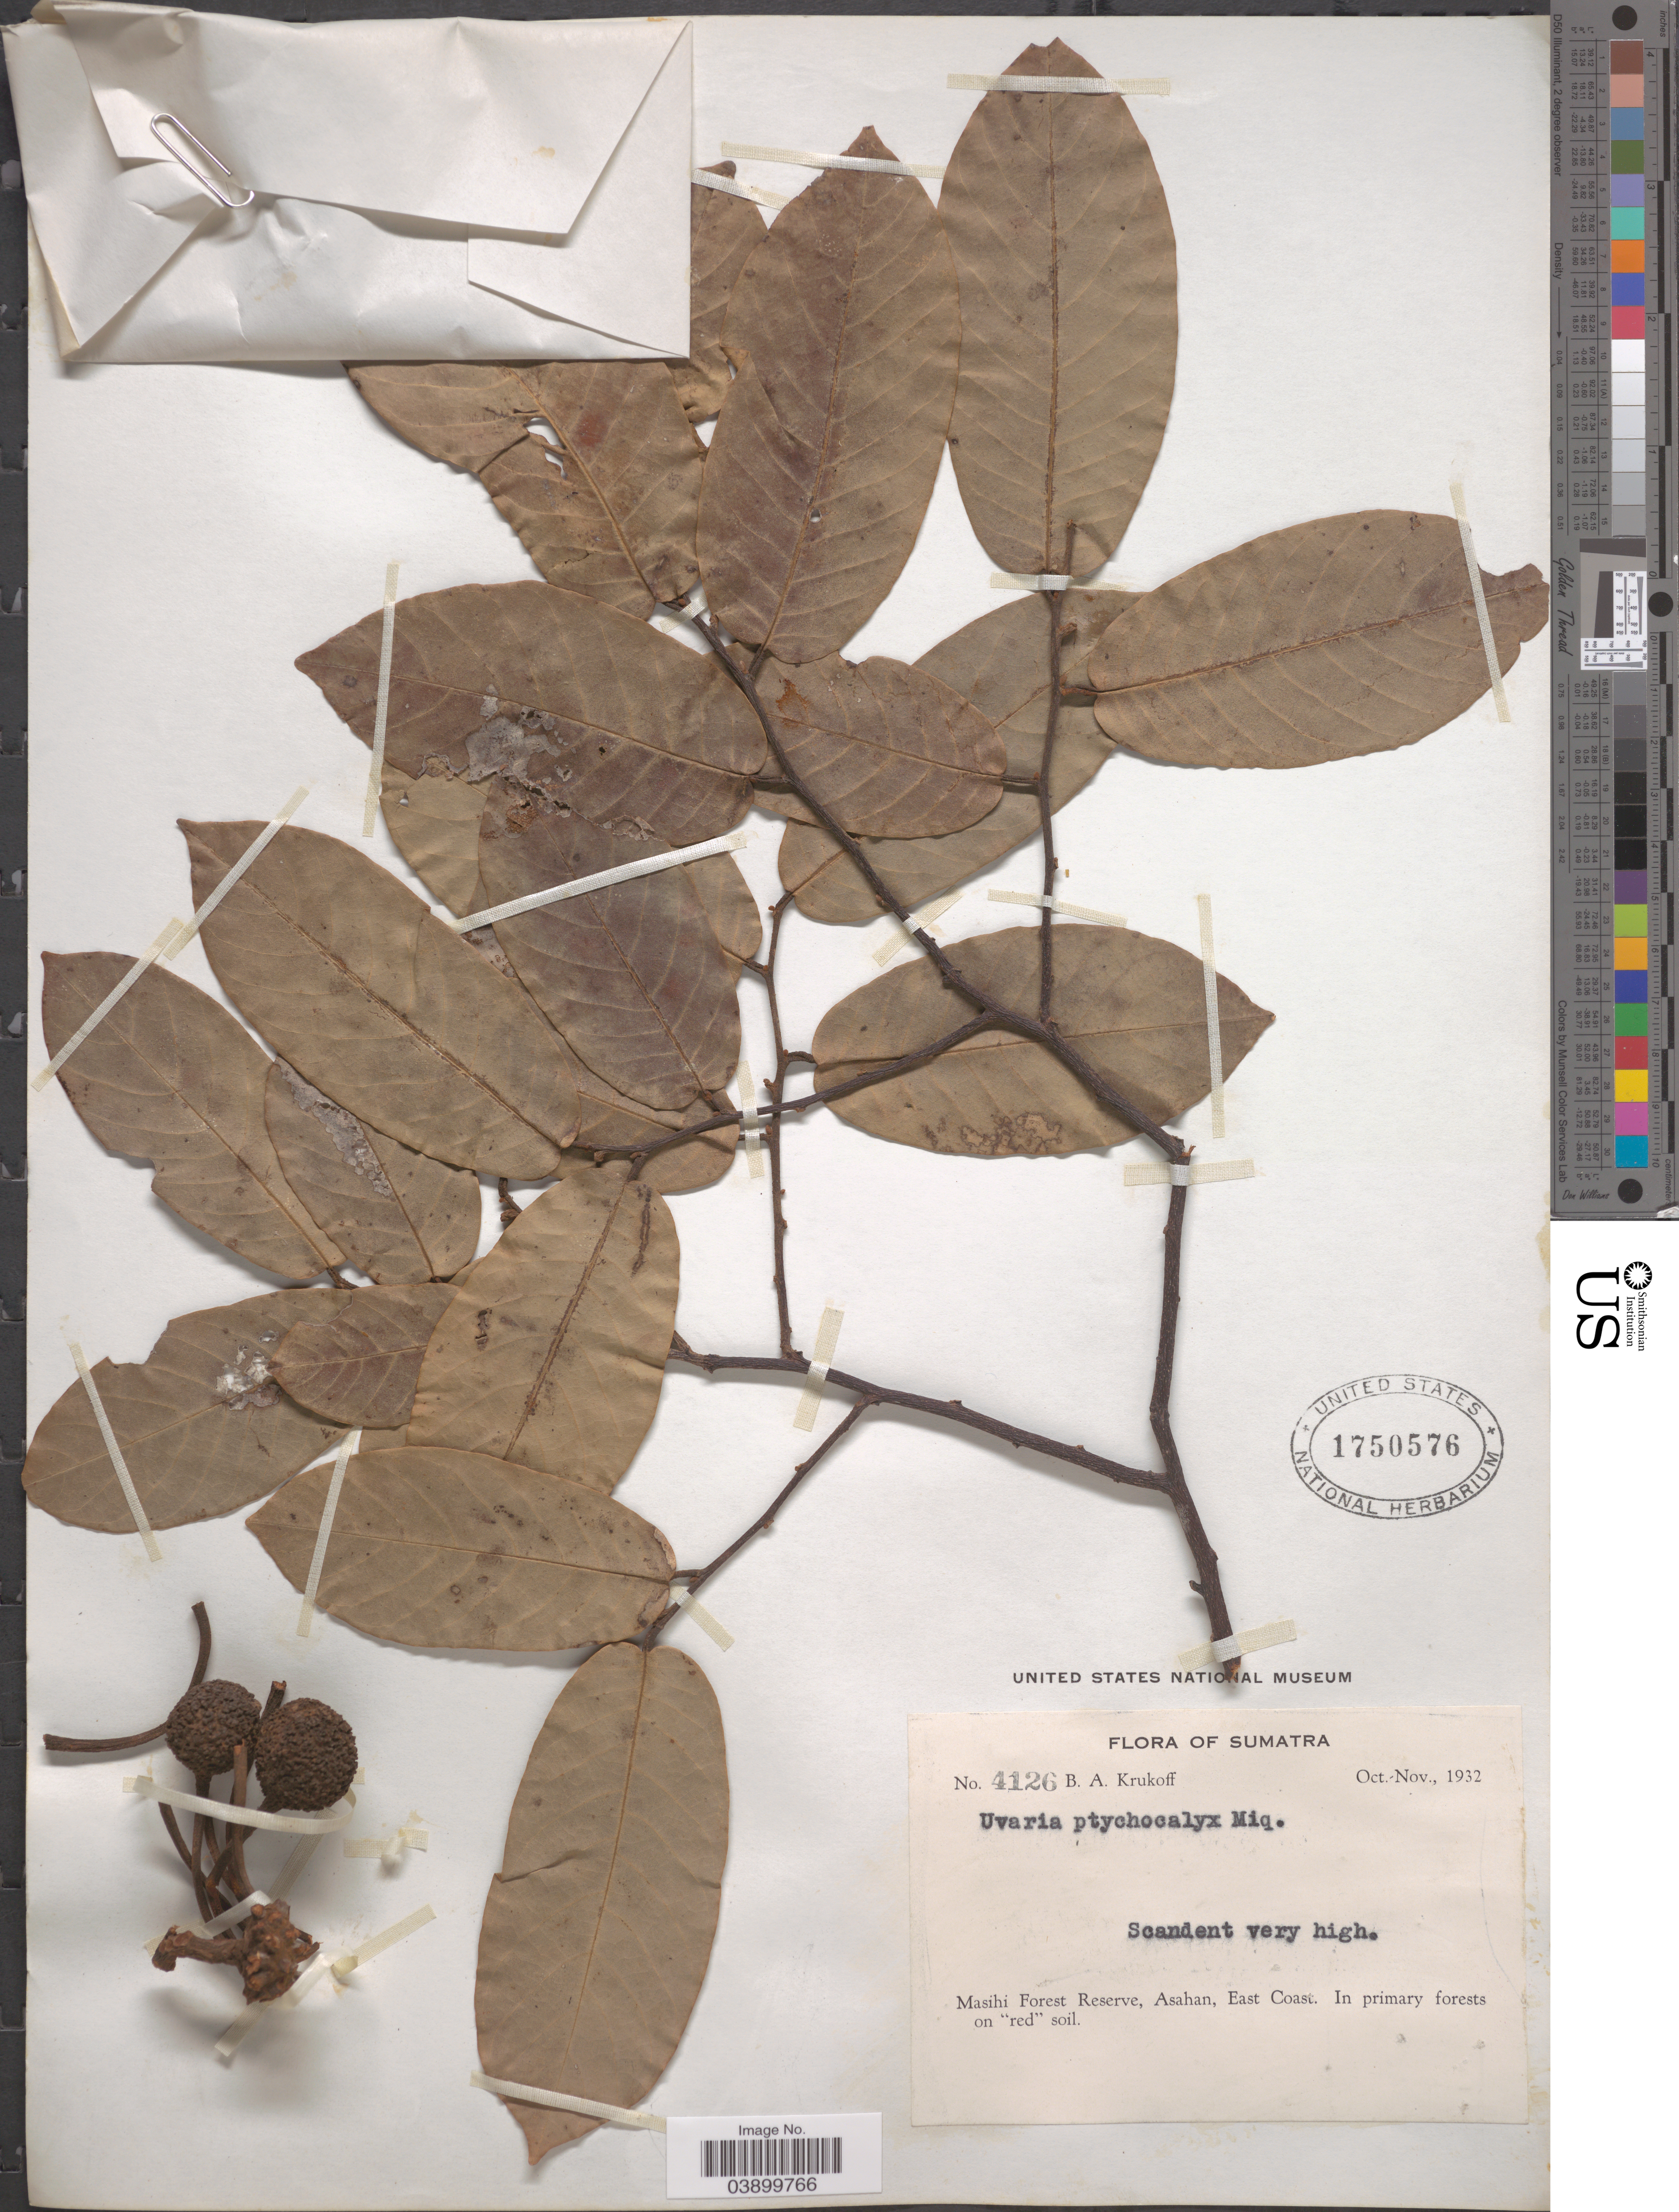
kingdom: Plantae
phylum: Tracheophyta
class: Magnoliopsida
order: Magnoliales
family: Annonaceae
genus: Uvaria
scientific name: Uvaria ptychocalyx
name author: Miq.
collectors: B. A. Krukoff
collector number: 4126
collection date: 1932-10/1932-11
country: Indonesia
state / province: Sumatra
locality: Masihi Forest Reserve, Asahan, East Coast.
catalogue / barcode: US 1750576